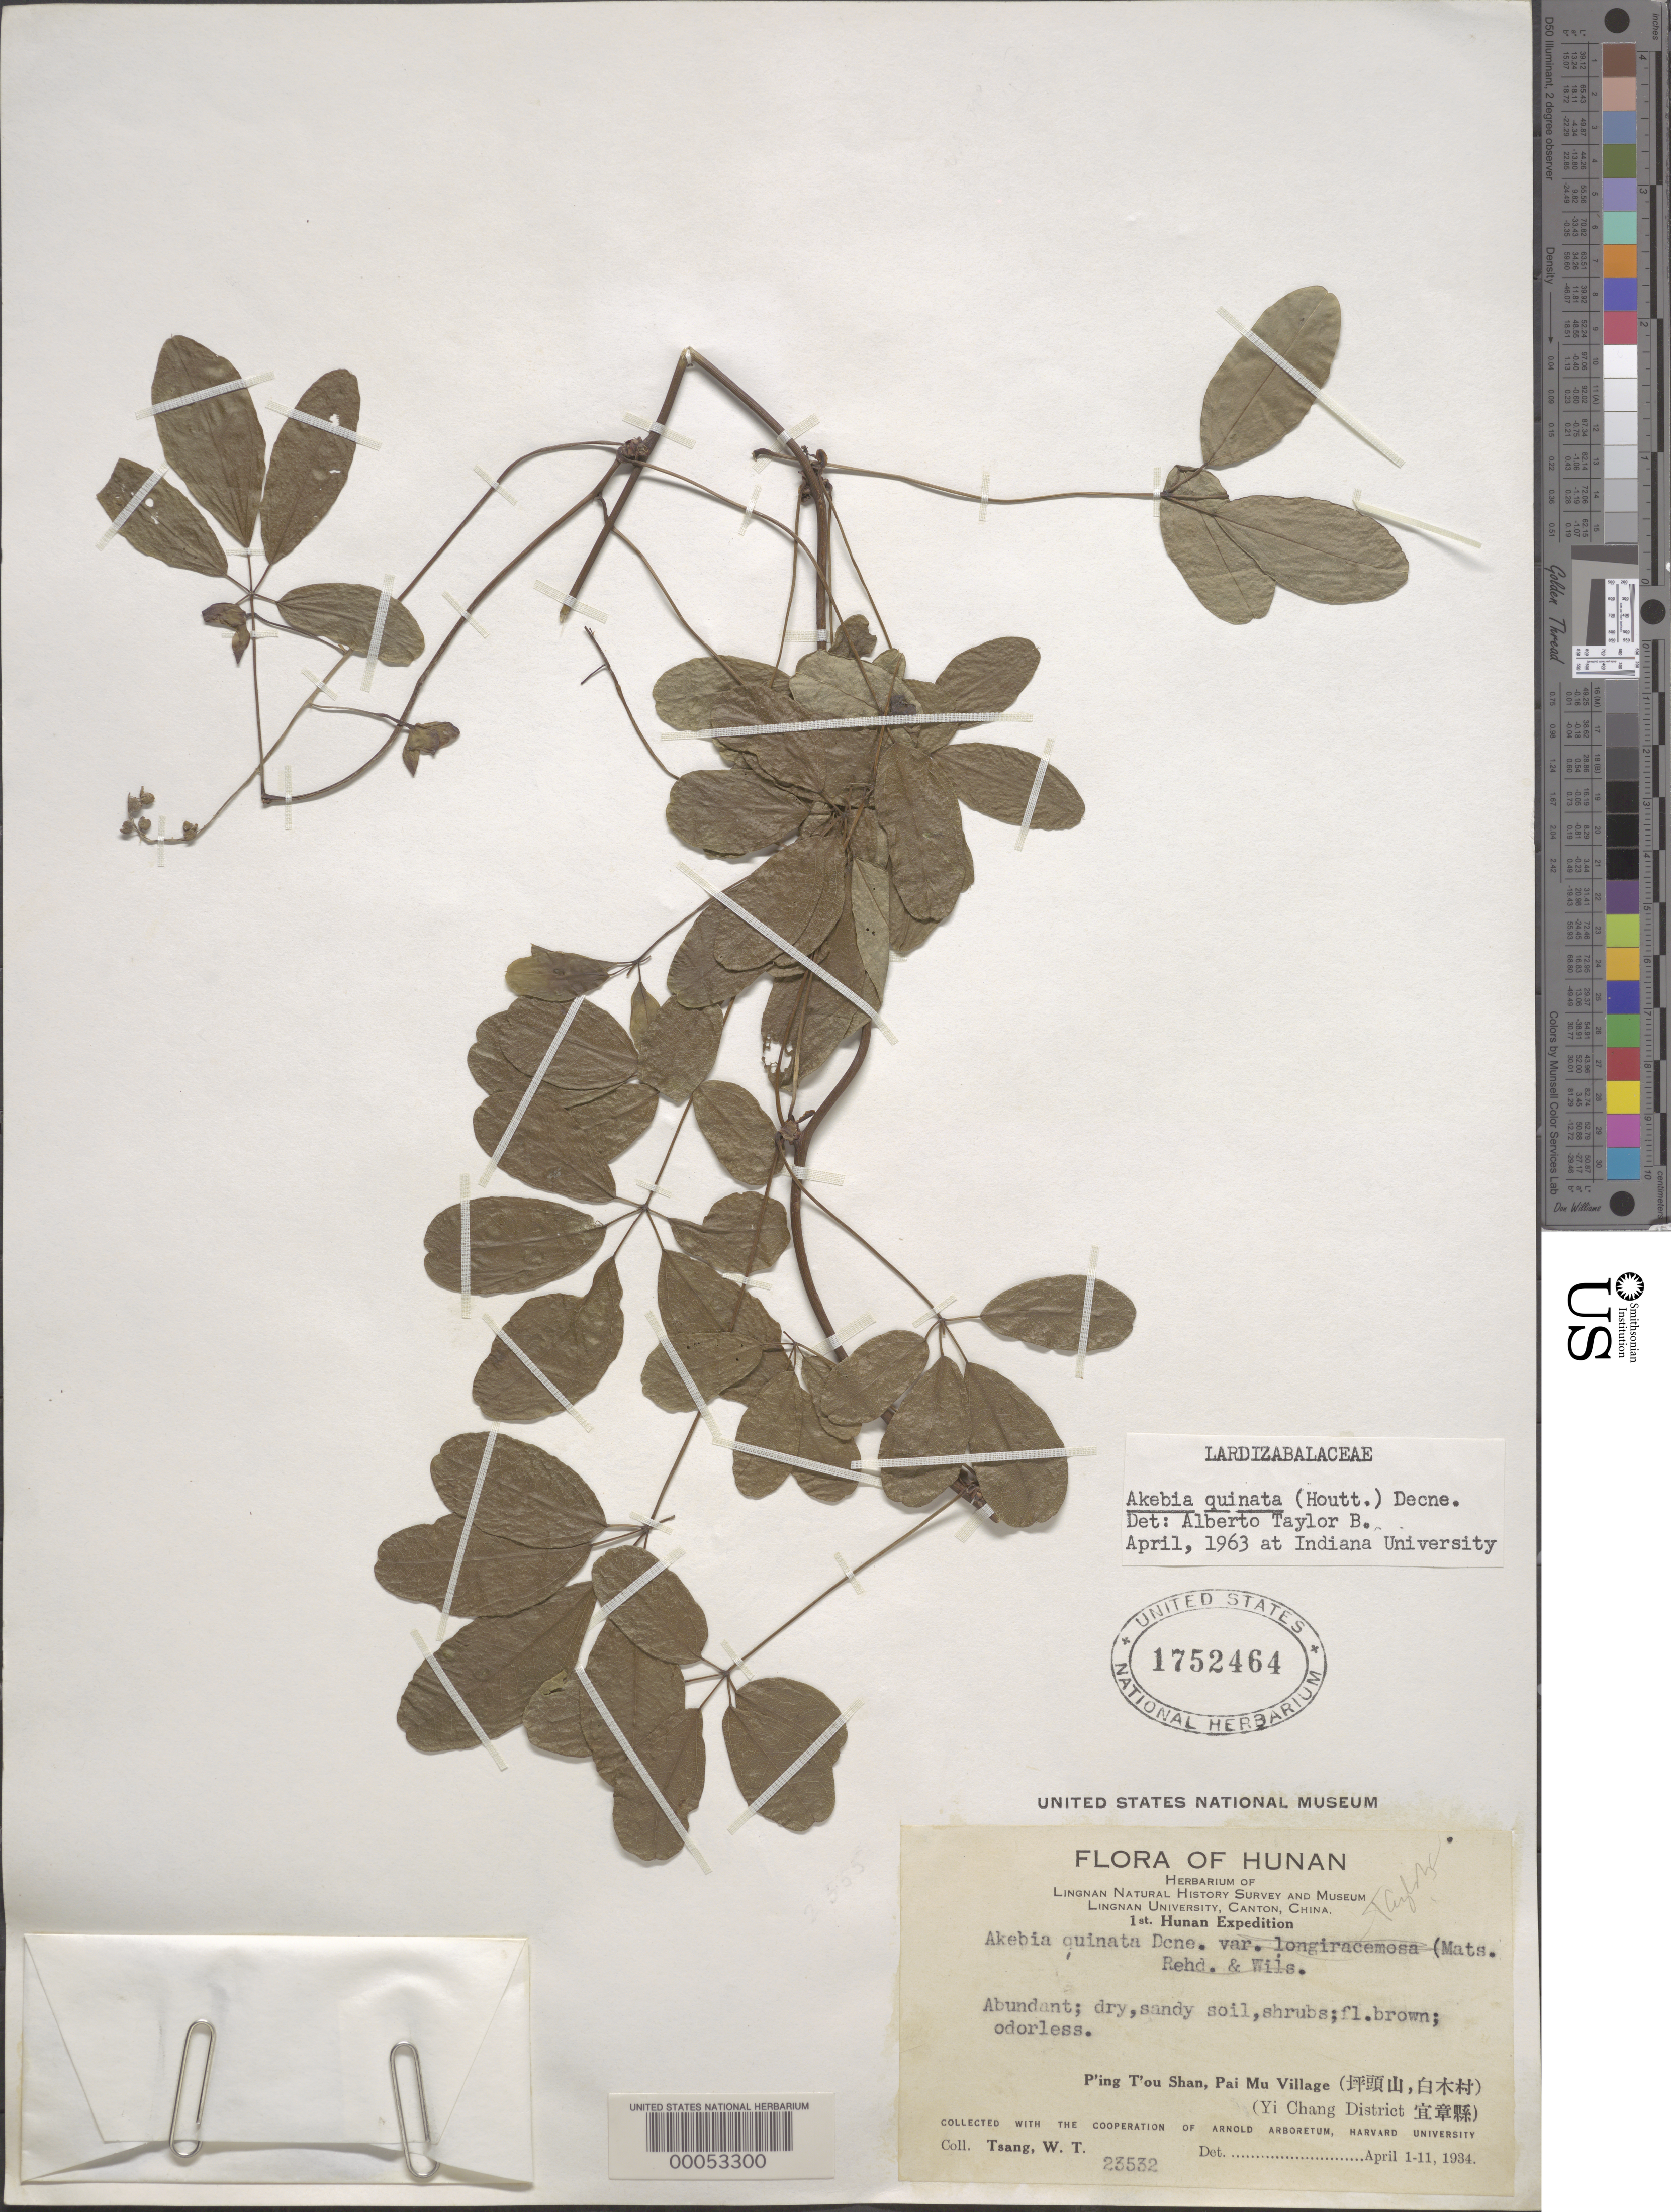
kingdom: Plantae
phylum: Tracheophyta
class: Magnoliopsida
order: Ranunculales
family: Lardizabalaceae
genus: Akebia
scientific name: Akebia quinata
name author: (Houtt.) Decne.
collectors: W. T. Tsang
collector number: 23532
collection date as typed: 01 Apr 1934 to 11 Apr 1934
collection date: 1934-04-01/1934-04-11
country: China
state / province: Hunan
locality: Yi chang dist., p'ing t'ou shan, pai mu village. [province questionable: could be chekiang (zhejiang) or hupeh (hubei).]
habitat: Abundant on dry, sandy soil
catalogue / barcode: US 1752464